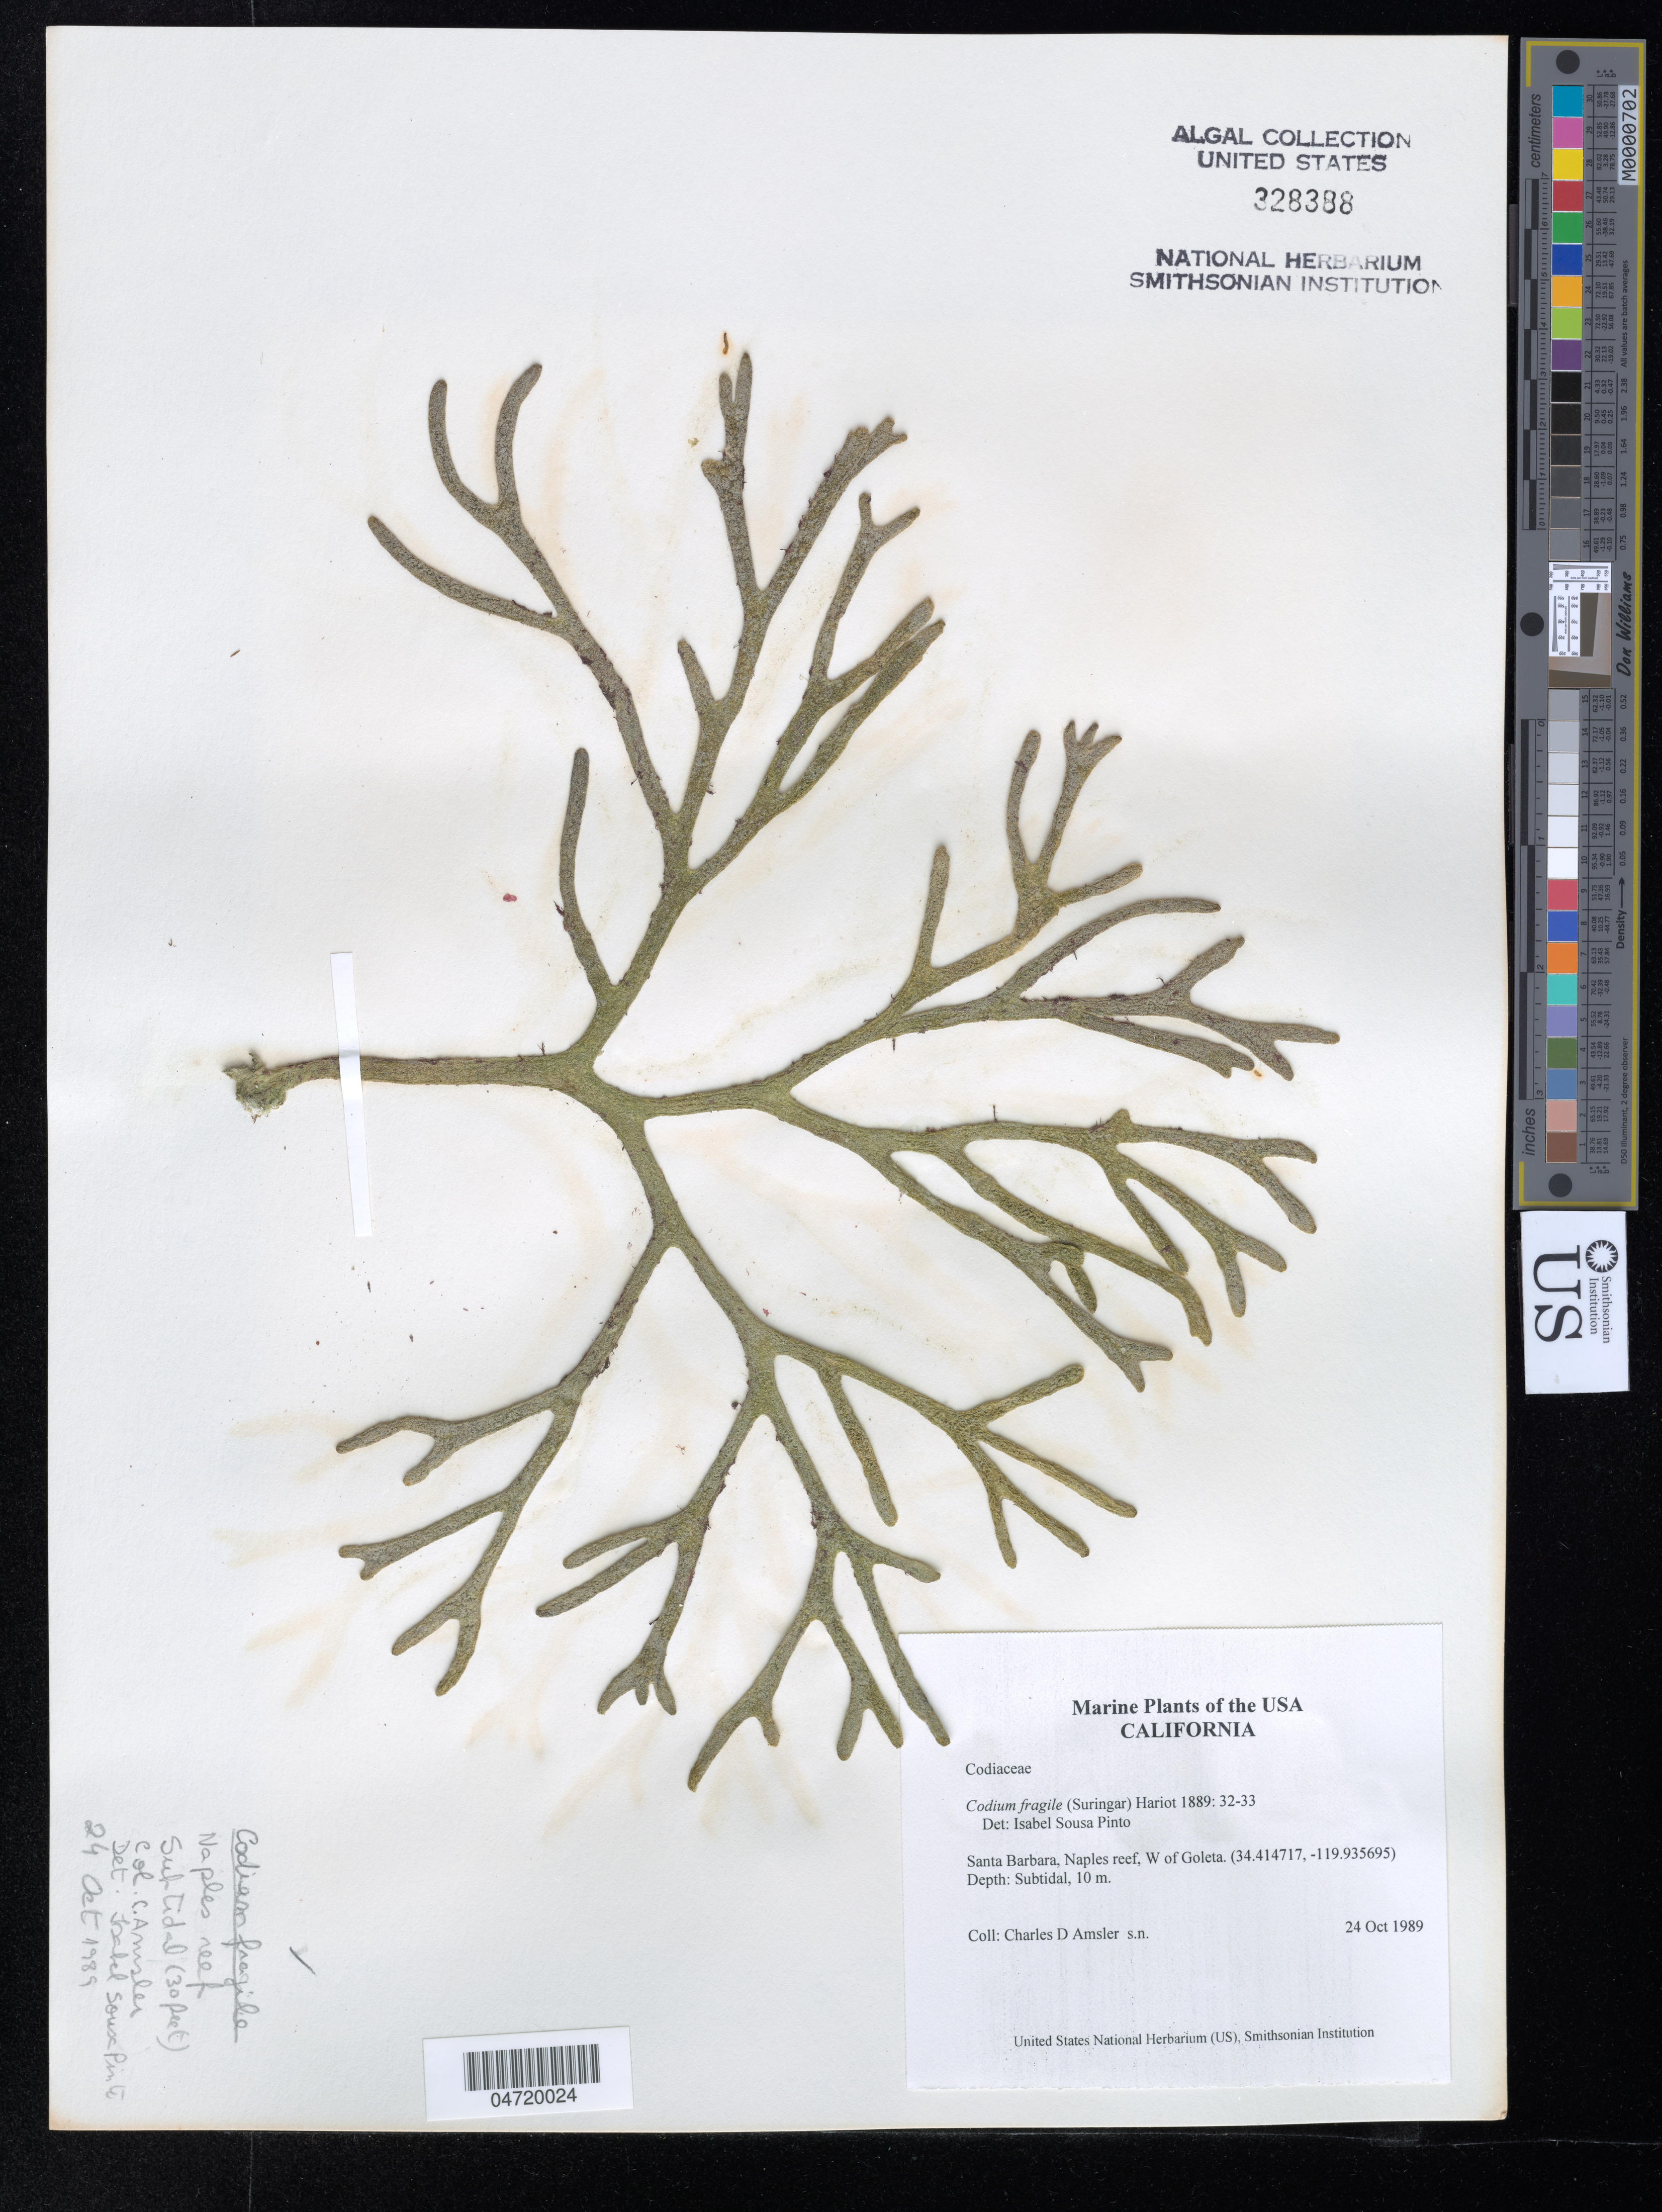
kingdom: Plantae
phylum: Chlorophyta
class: Ulvophyceae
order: Bryopsidales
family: Codiaceae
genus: Codium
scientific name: Codium fragile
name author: (Suringar) P. Hariot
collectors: C. D. Amsler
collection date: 1989-10-24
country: United States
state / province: California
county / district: Santa Barbara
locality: Santa Barbara, Naples reef, W of Goleta.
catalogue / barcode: US 328388